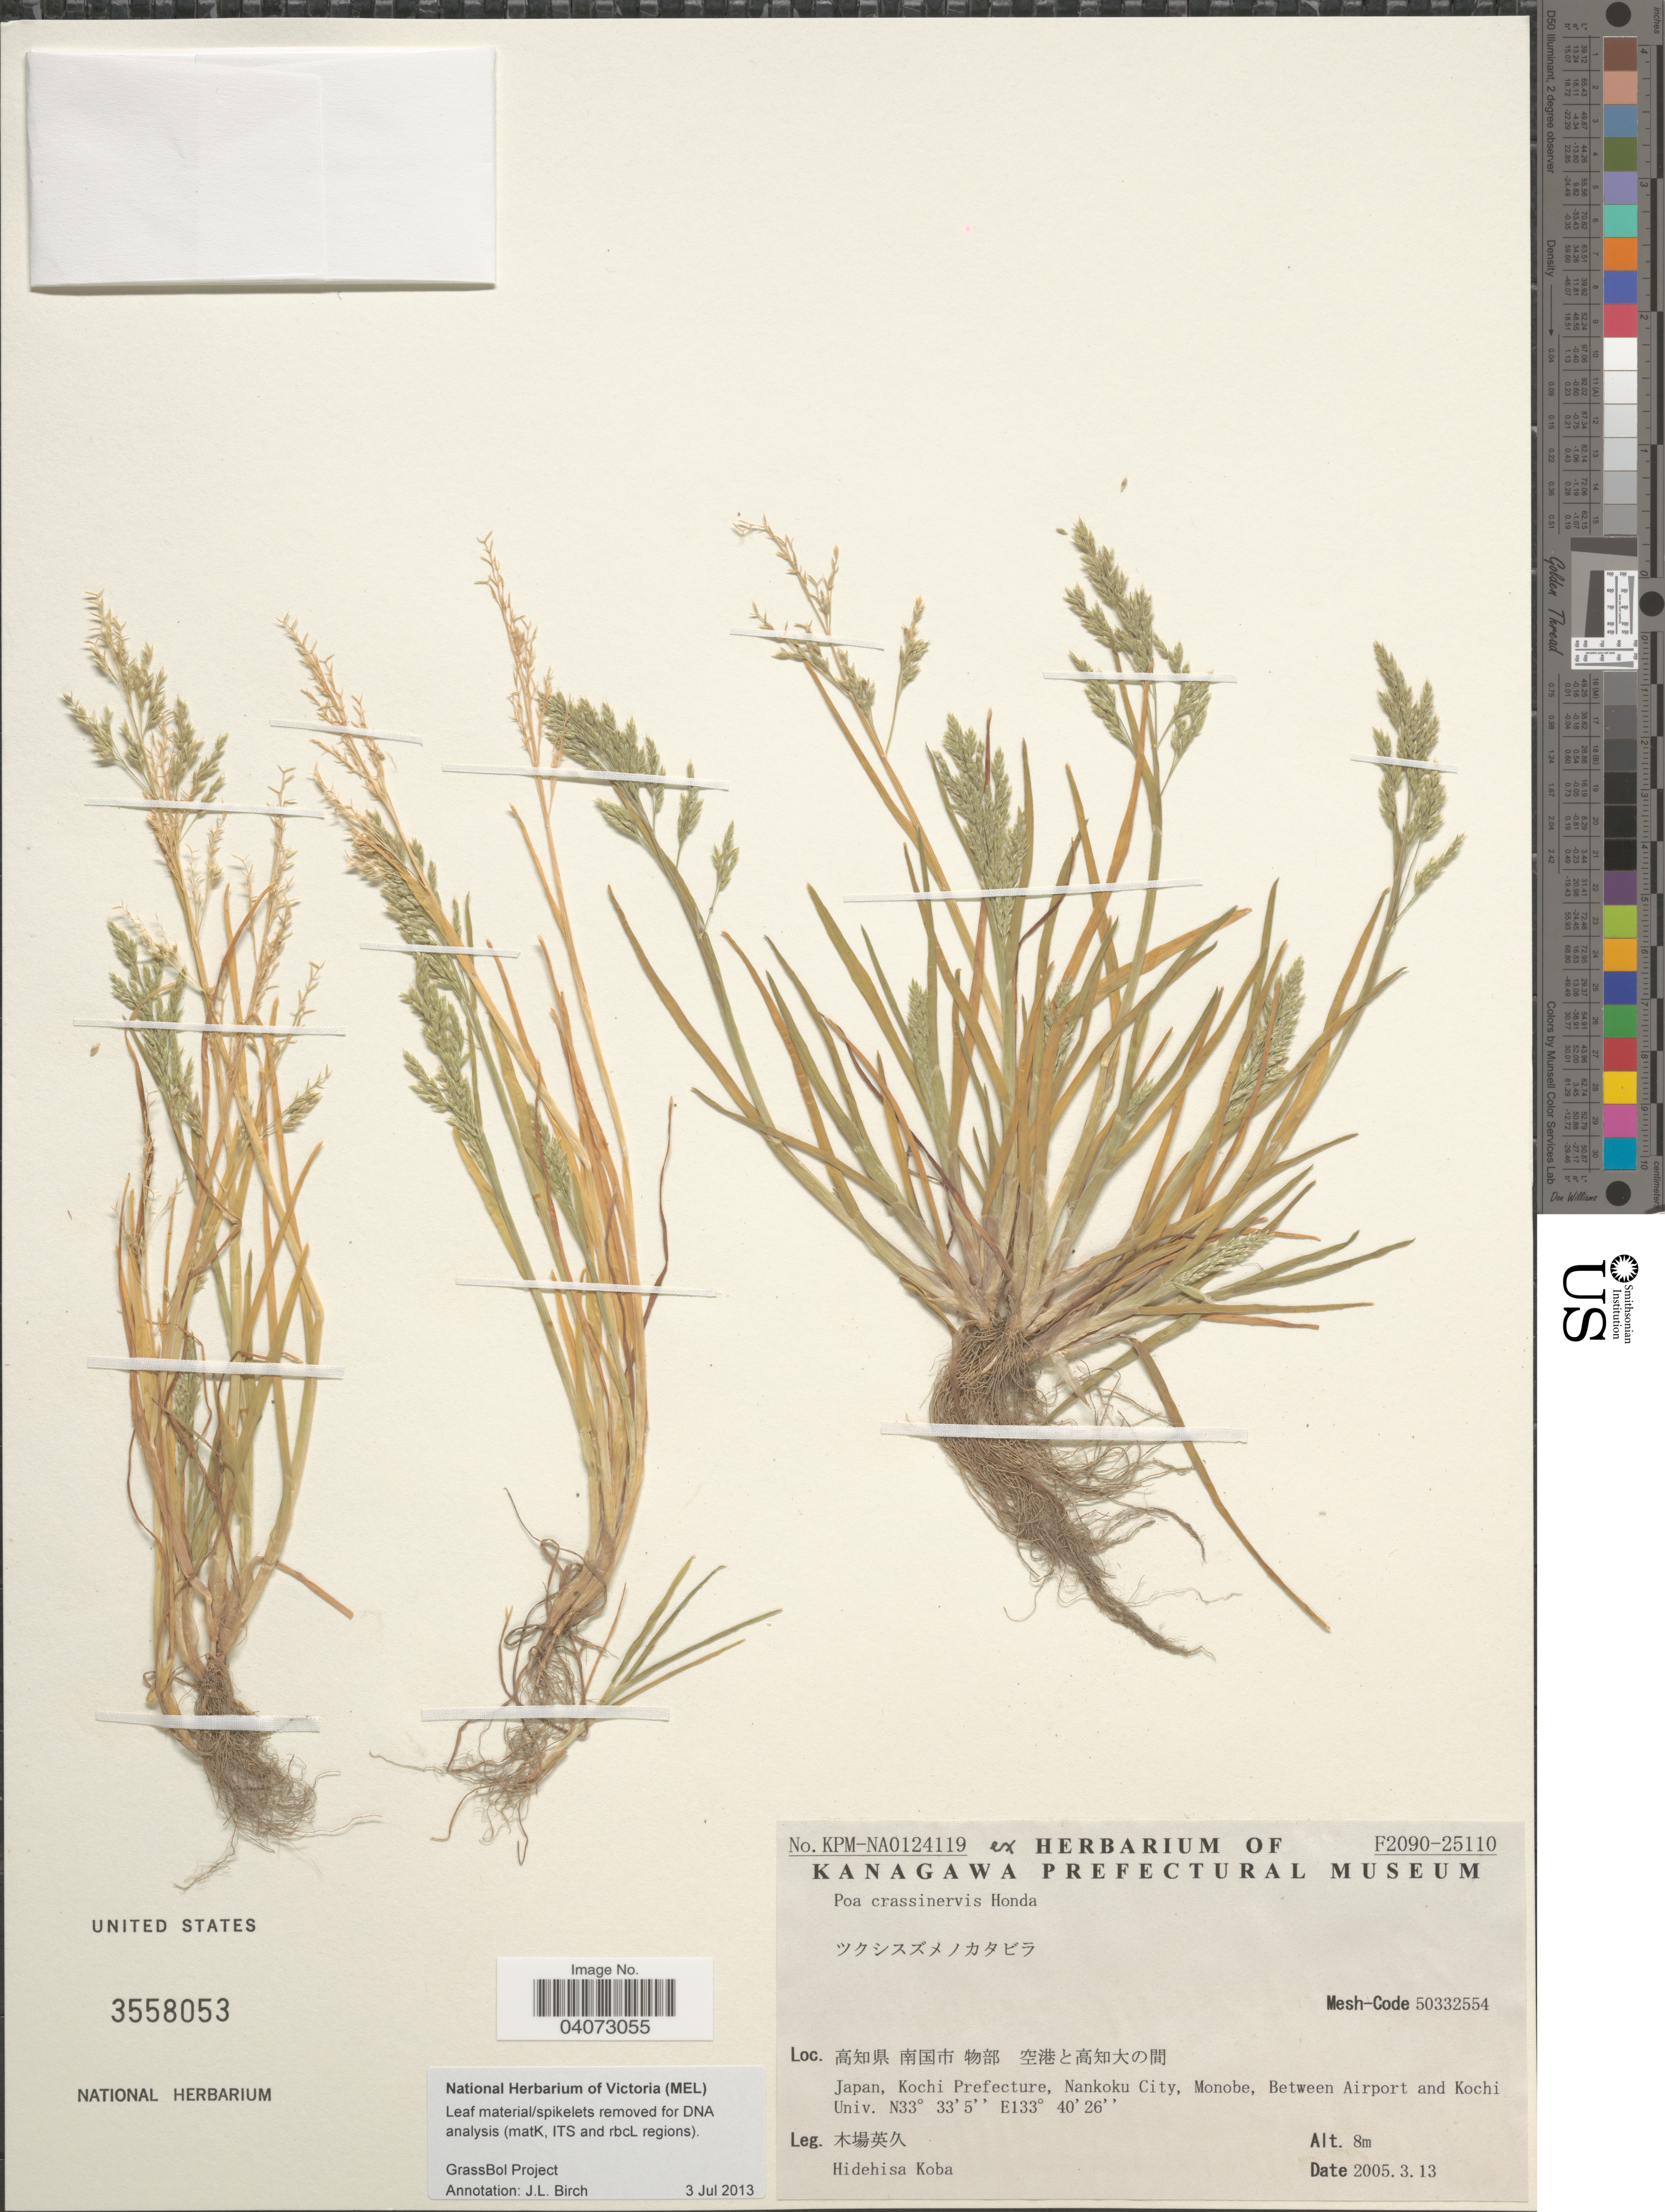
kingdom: Plantae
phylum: Tracheophyta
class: Liliopsida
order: Poales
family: Poaceae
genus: Poa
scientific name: Poa annua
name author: L.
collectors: H. Koba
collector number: KPM-NA0124119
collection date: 2005-03-13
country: Japan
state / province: Koti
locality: Kochi Prefecture, Nankoku City, Monobe, Between Airport and Kochi Univ.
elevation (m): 8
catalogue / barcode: US 3558053